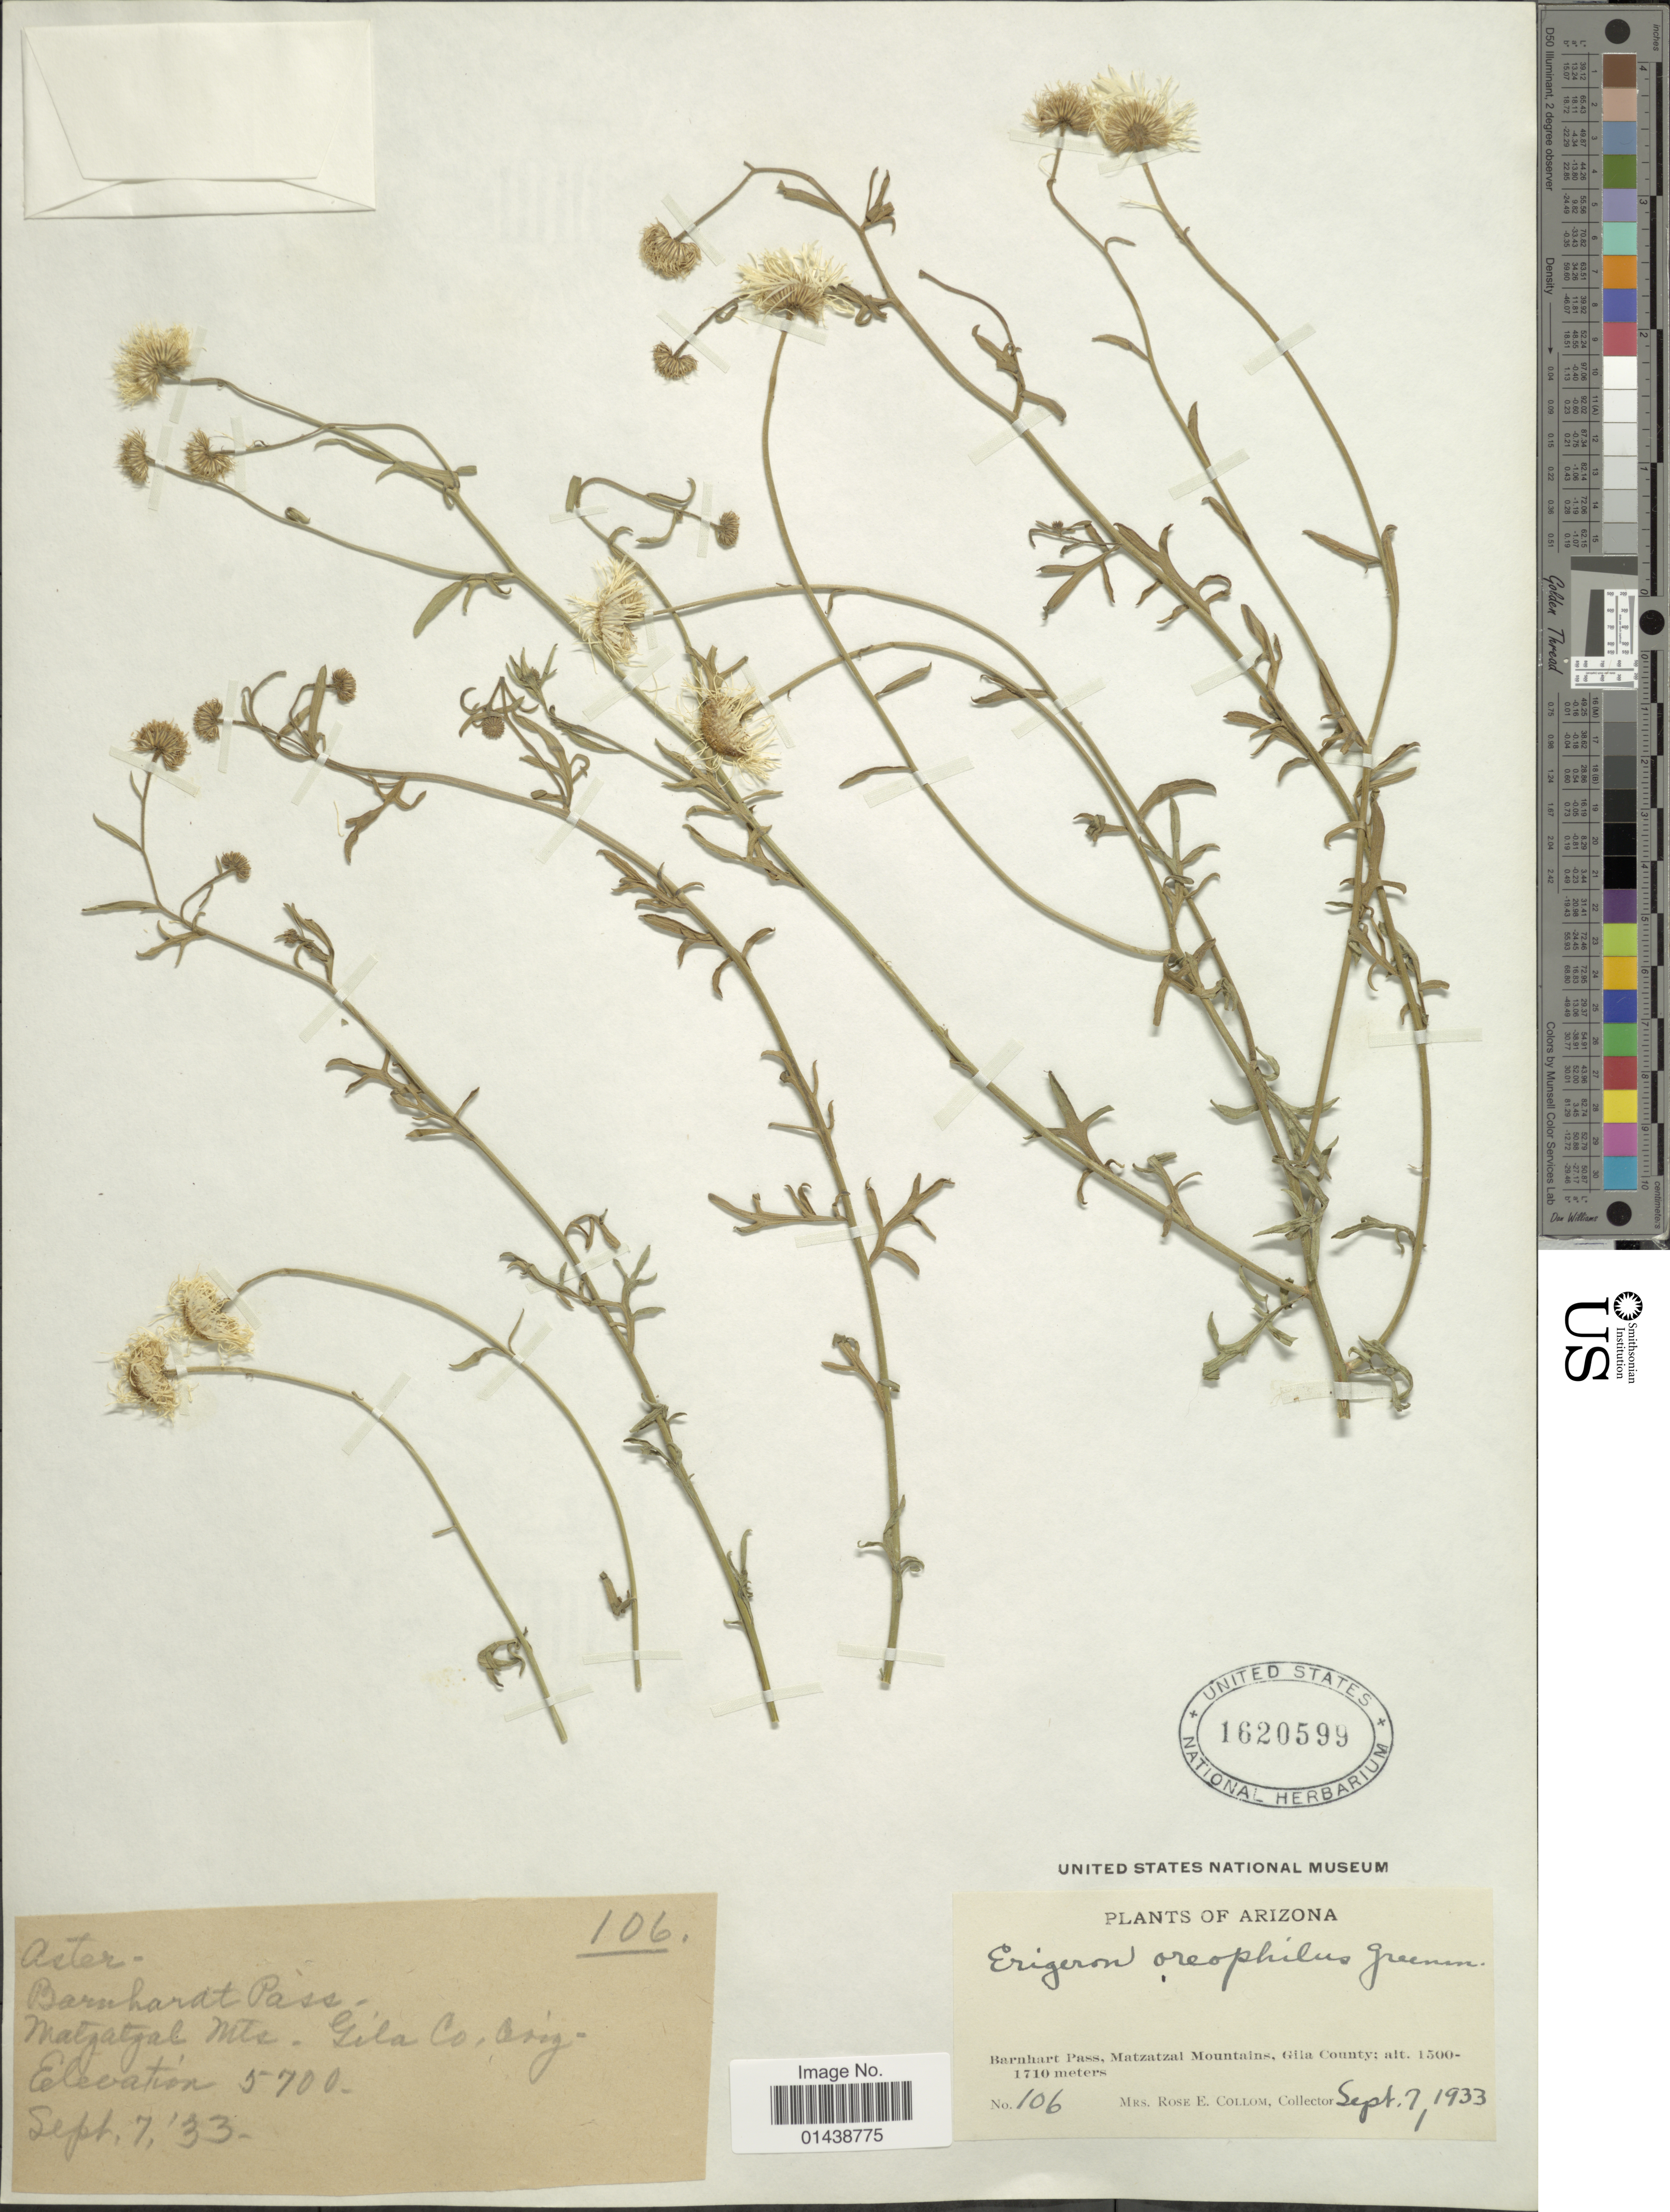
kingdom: Plantae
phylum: Tracheophyta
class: Magnoliopsida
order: Asterales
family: Asteraceae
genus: Erigeron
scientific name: Erigeron oreophilus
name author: Greenm.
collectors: R. E. Collom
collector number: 106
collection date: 1933-09-07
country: United States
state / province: Arizona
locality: Barnhardt Pass - Matzatzal Mts. Gila Co.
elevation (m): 1500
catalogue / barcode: US 1620599